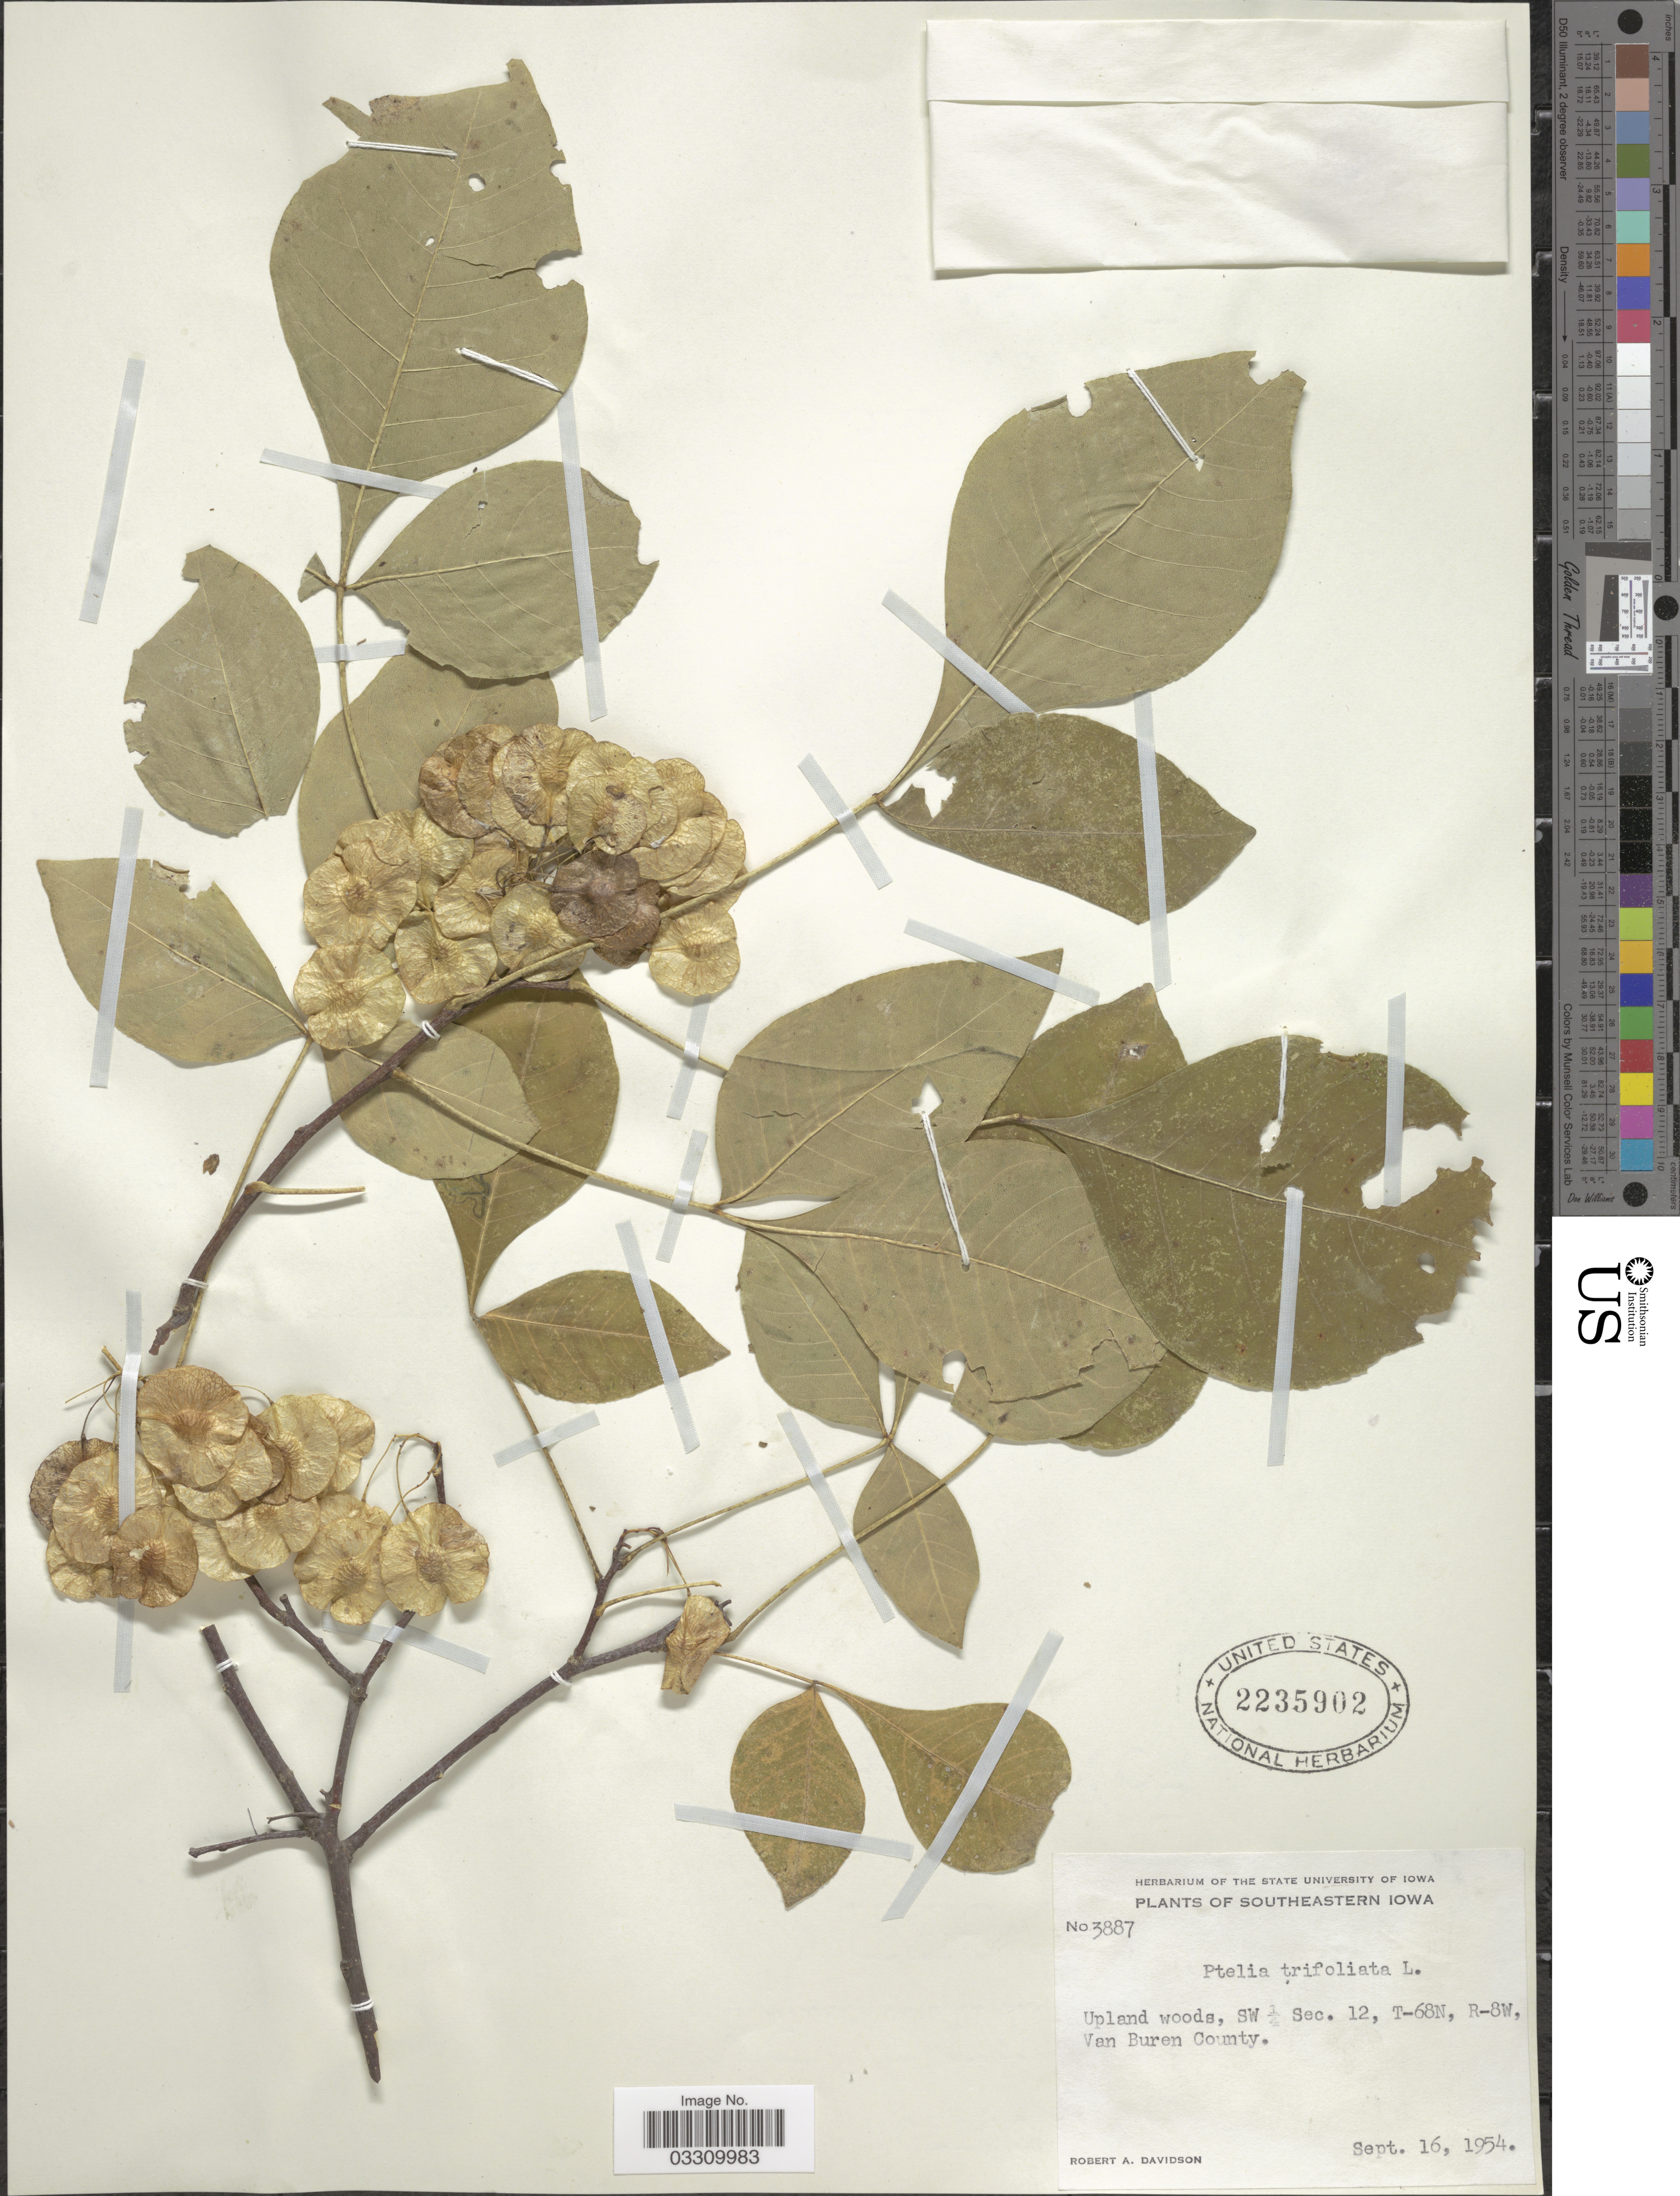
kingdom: Plantae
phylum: Tracheophyta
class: Magnoliopsida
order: Sapindales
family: Rutaceae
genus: Ptelea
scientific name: Ptelea trifoliata subsp. trifoliata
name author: L.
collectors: R. A. Davidson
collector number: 3887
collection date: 1954-09-16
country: United States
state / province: Iowa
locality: Southeastern Iowa. SW ¼ Sec. 12, T-68N, R-8W, Van Buren County.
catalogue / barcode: US 2235902